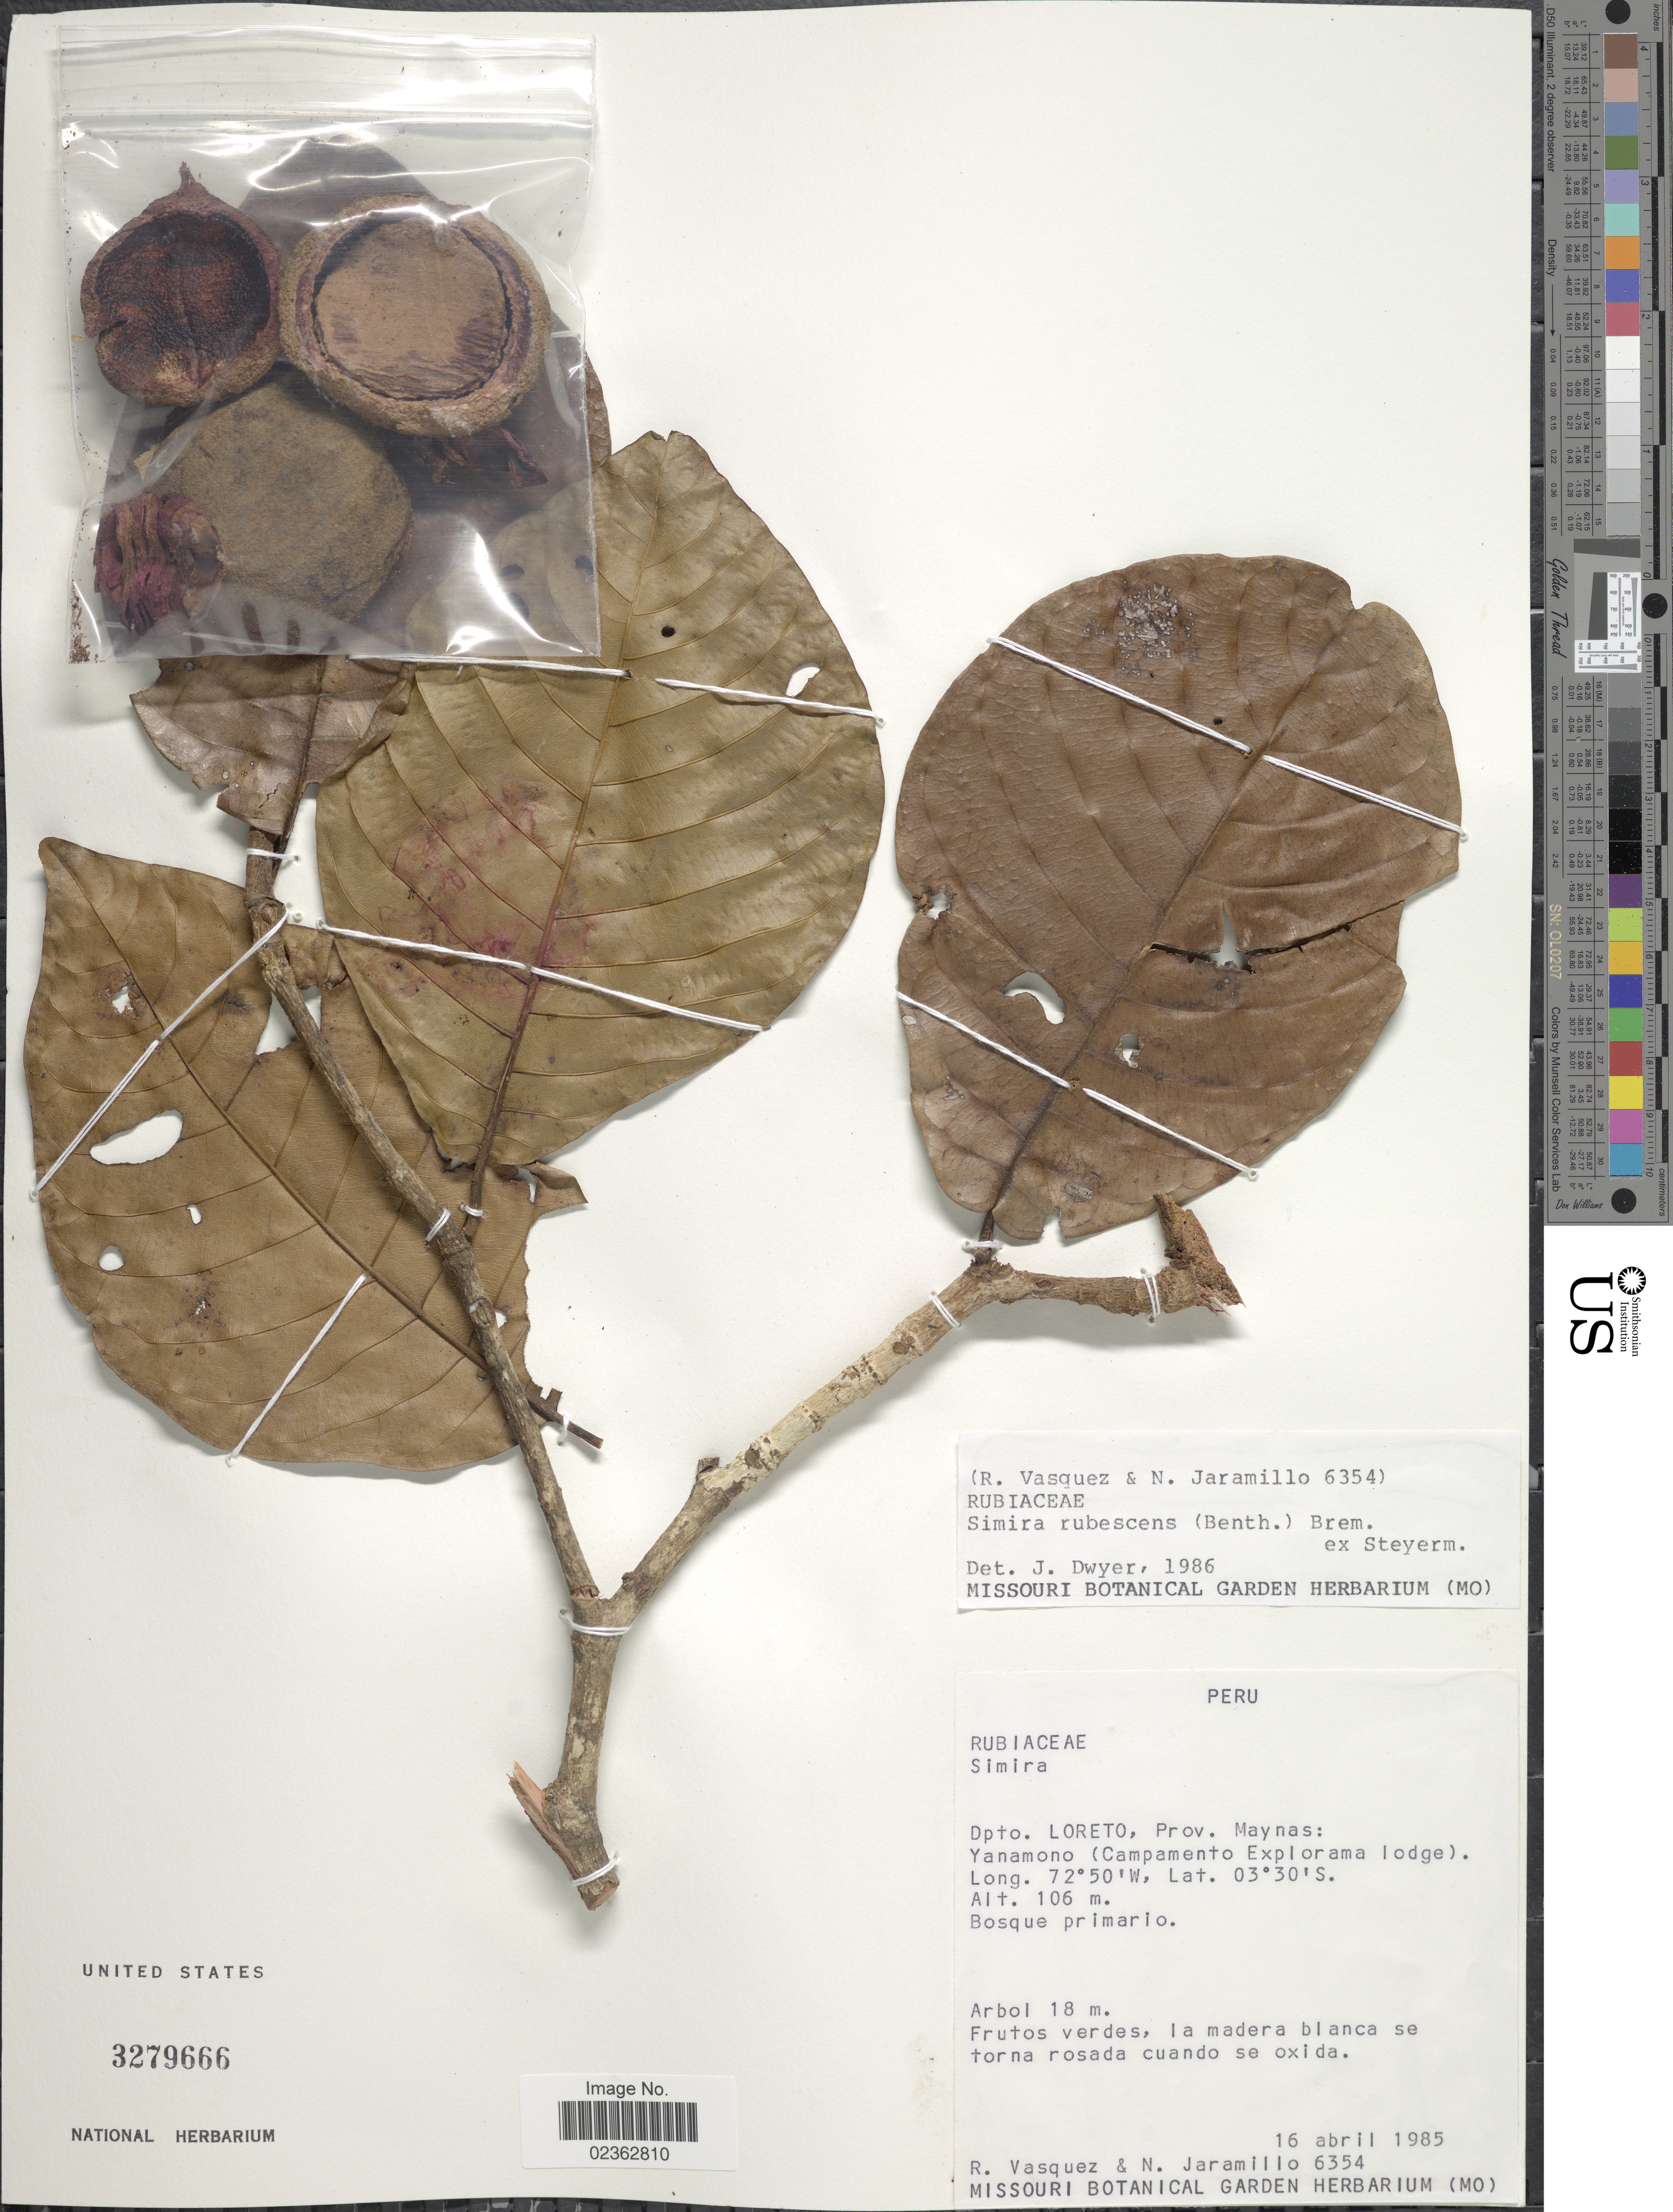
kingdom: Plantae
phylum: Tracheophyta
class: Magnoliopsida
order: Gentianales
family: Rubiaceae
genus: Simira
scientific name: Simira rubescens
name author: (Benth.) Bremek. ex Steyerm.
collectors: R. Vasquez & N. Jaramillo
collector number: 6354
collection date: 1985-04-16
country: Peru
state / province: Loreto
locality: Prov. Maynas: Yanamono (Campamento Explorama lodge), bosque primario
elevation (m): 106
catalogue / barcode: US 3279666